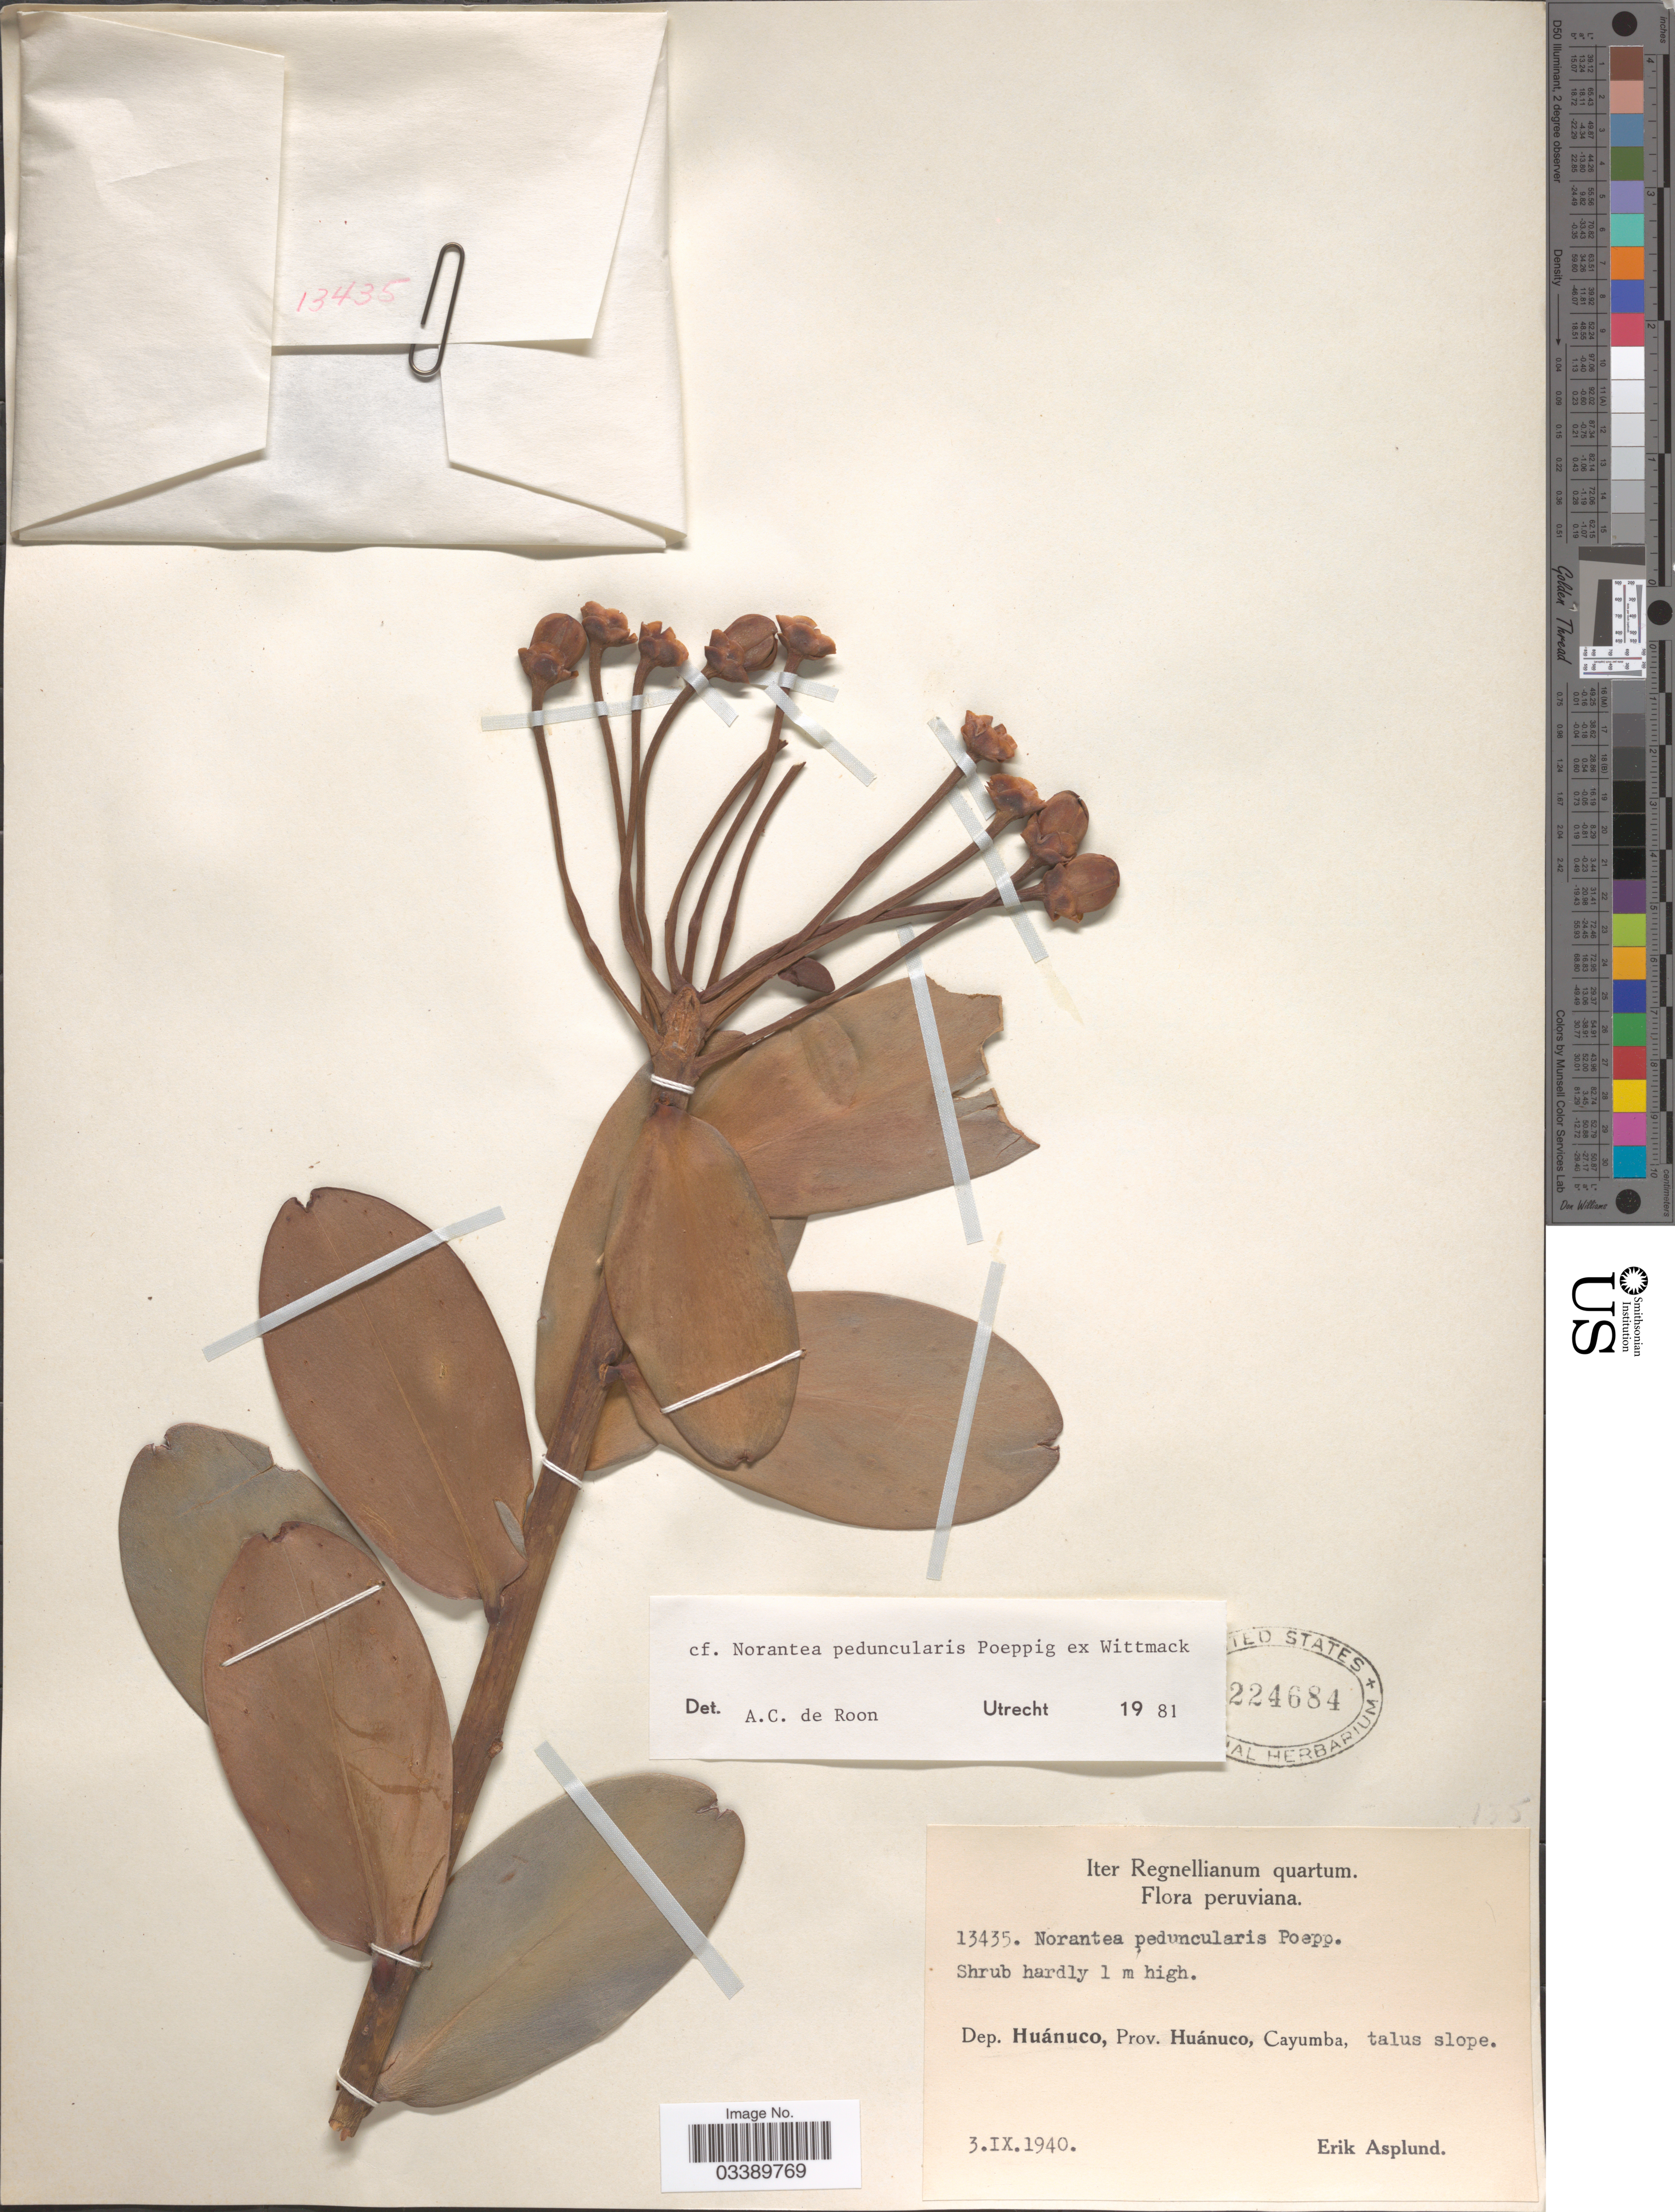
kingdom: Plantae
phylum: Tracheophyta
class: Magnoliopsida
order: Ericales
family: Marcgraviaceae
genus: Marcgraviastrum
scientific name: Marcgraviastrum sp.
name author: Dressler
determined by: Strong, Mark T., (BOT), Smithsonian Institution - National Museum of Natural History (UNITED STATES)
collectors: E. Asplund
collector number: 13435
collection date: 1940-09-03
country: Peru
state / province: Huánuco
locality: Dep. Huánuco, Prov. Huánuco, Cayumba.